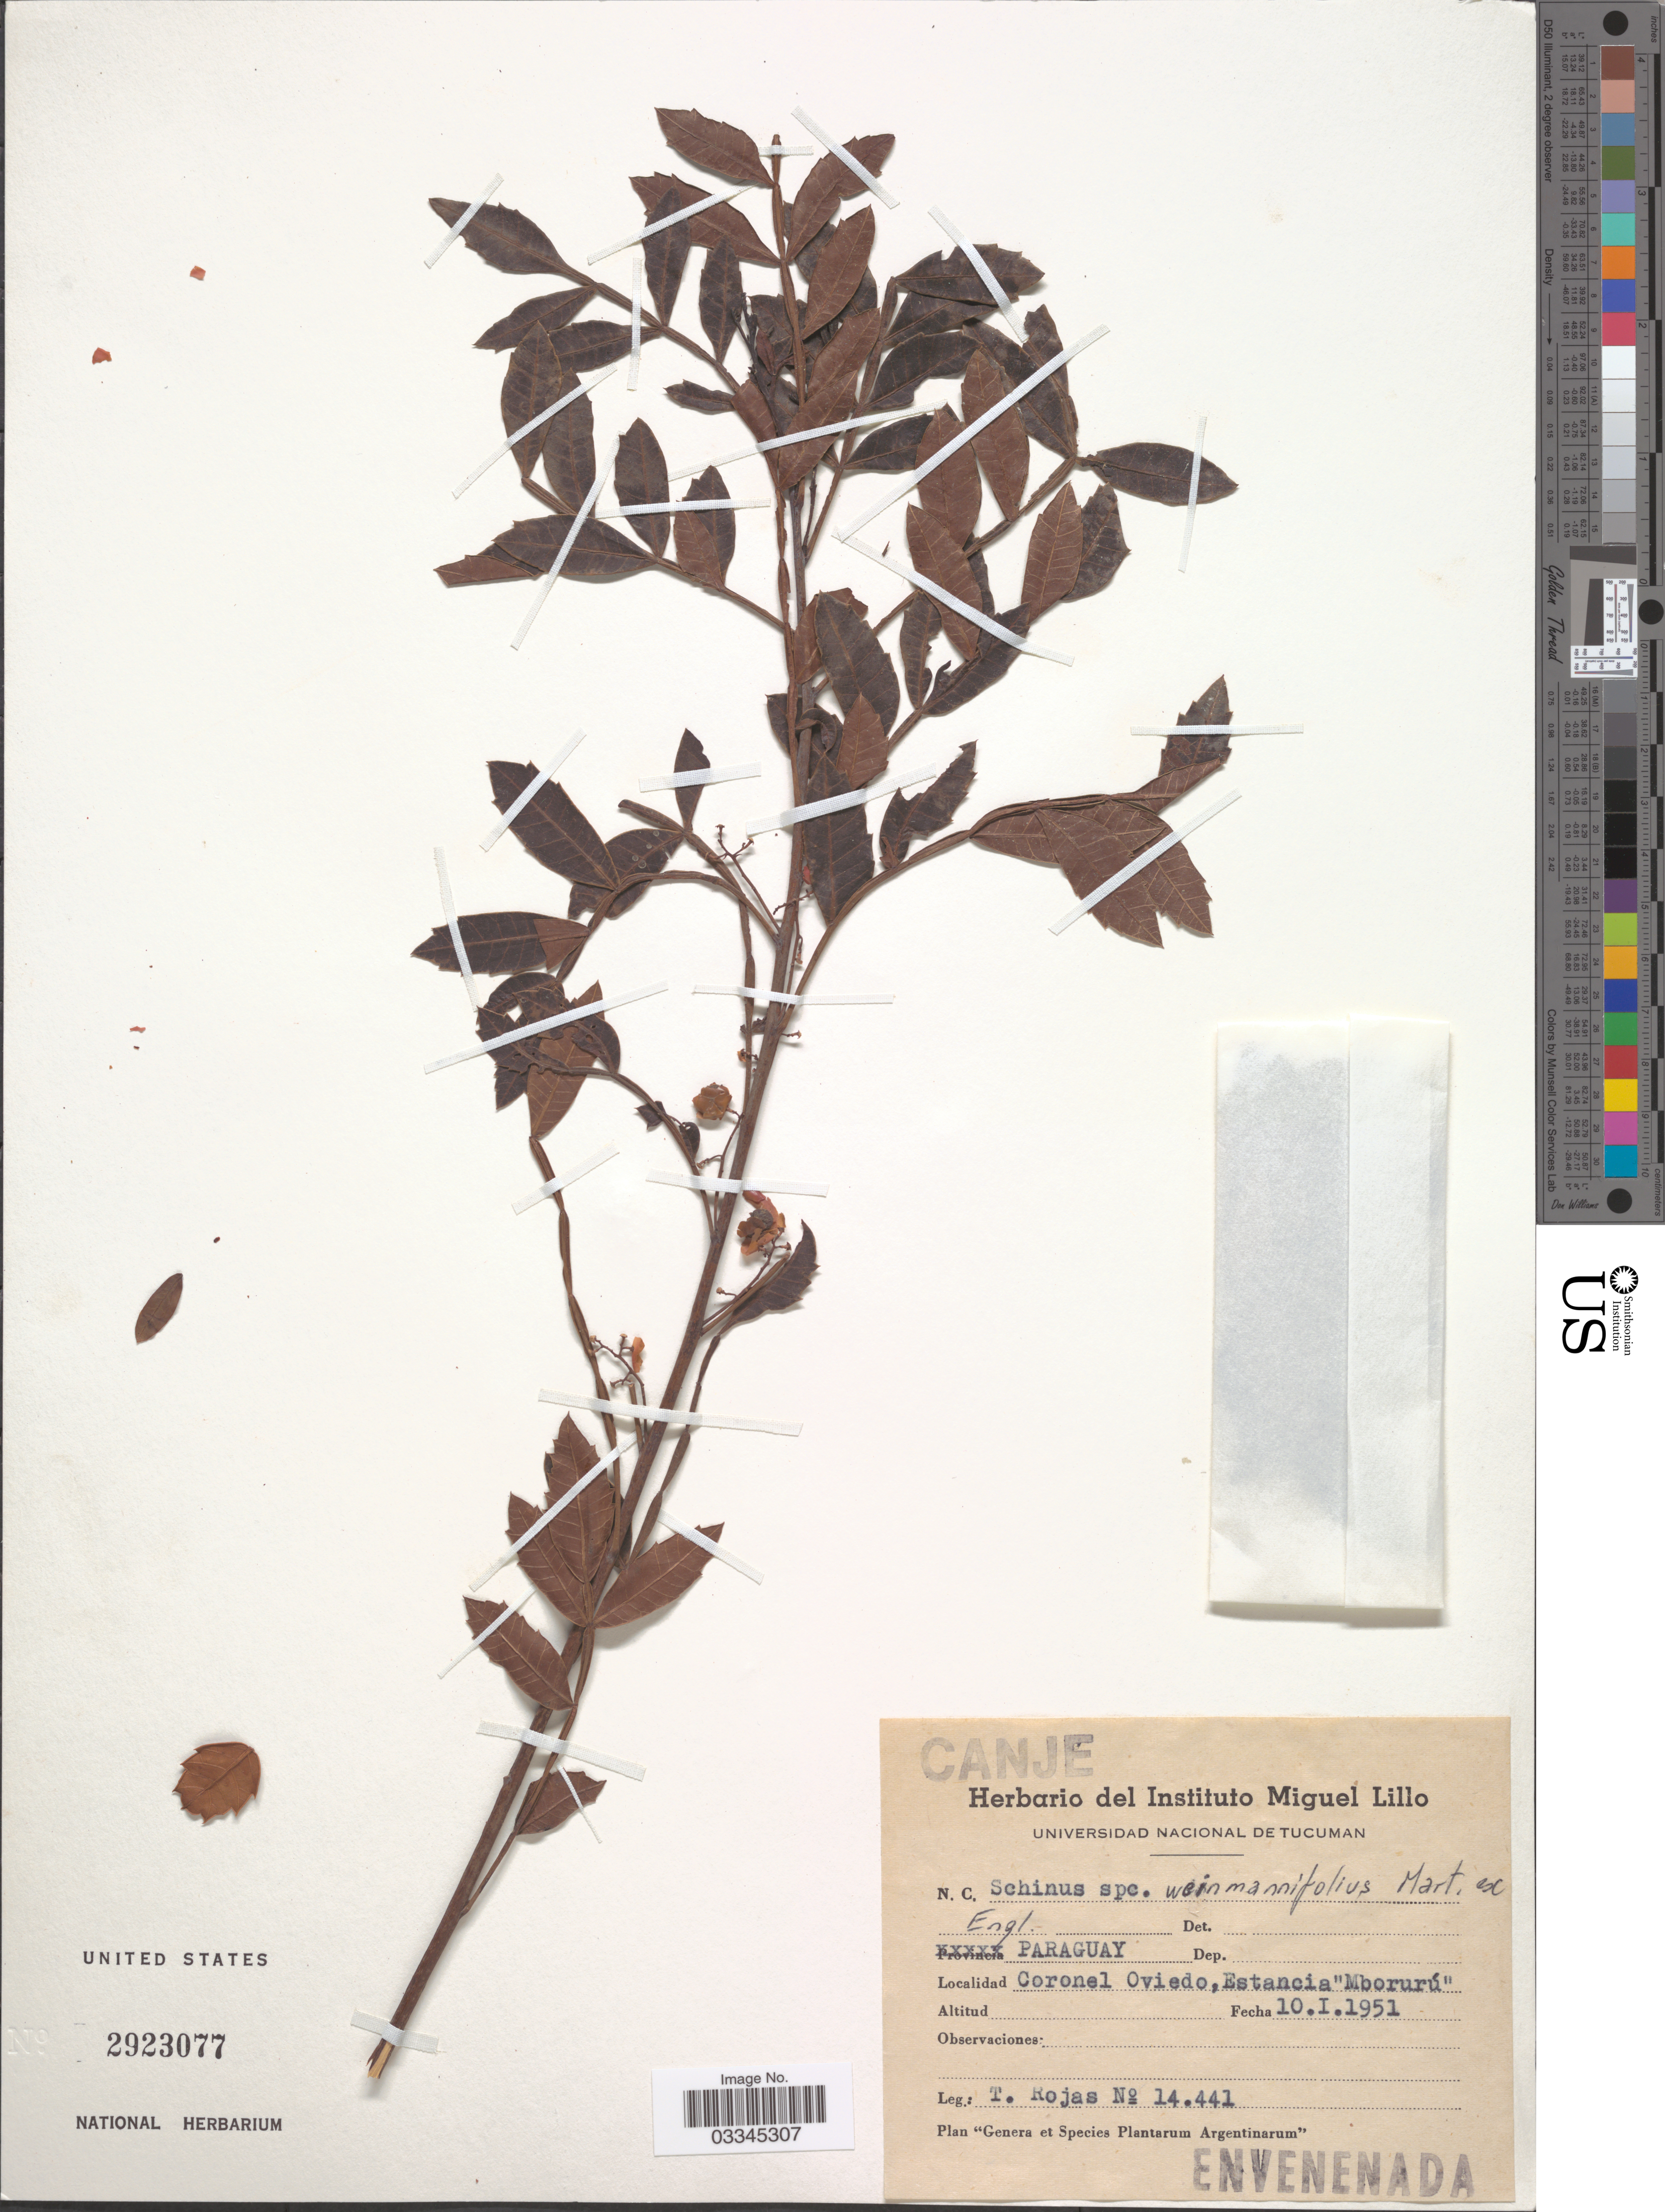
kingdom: Plantae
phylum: Tracheophyta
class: Magnoliopsida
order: Sapindales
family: Anacardiaceae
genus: Schinus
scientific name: Schinus weinmannifolia var. dubia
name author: F.A. Barkley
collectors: T. Rojas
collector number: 14441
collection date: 1951-01-10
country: Paraguay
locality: Coronel Oviedo, Estancia "Mborurú".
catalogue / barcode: US 2923077